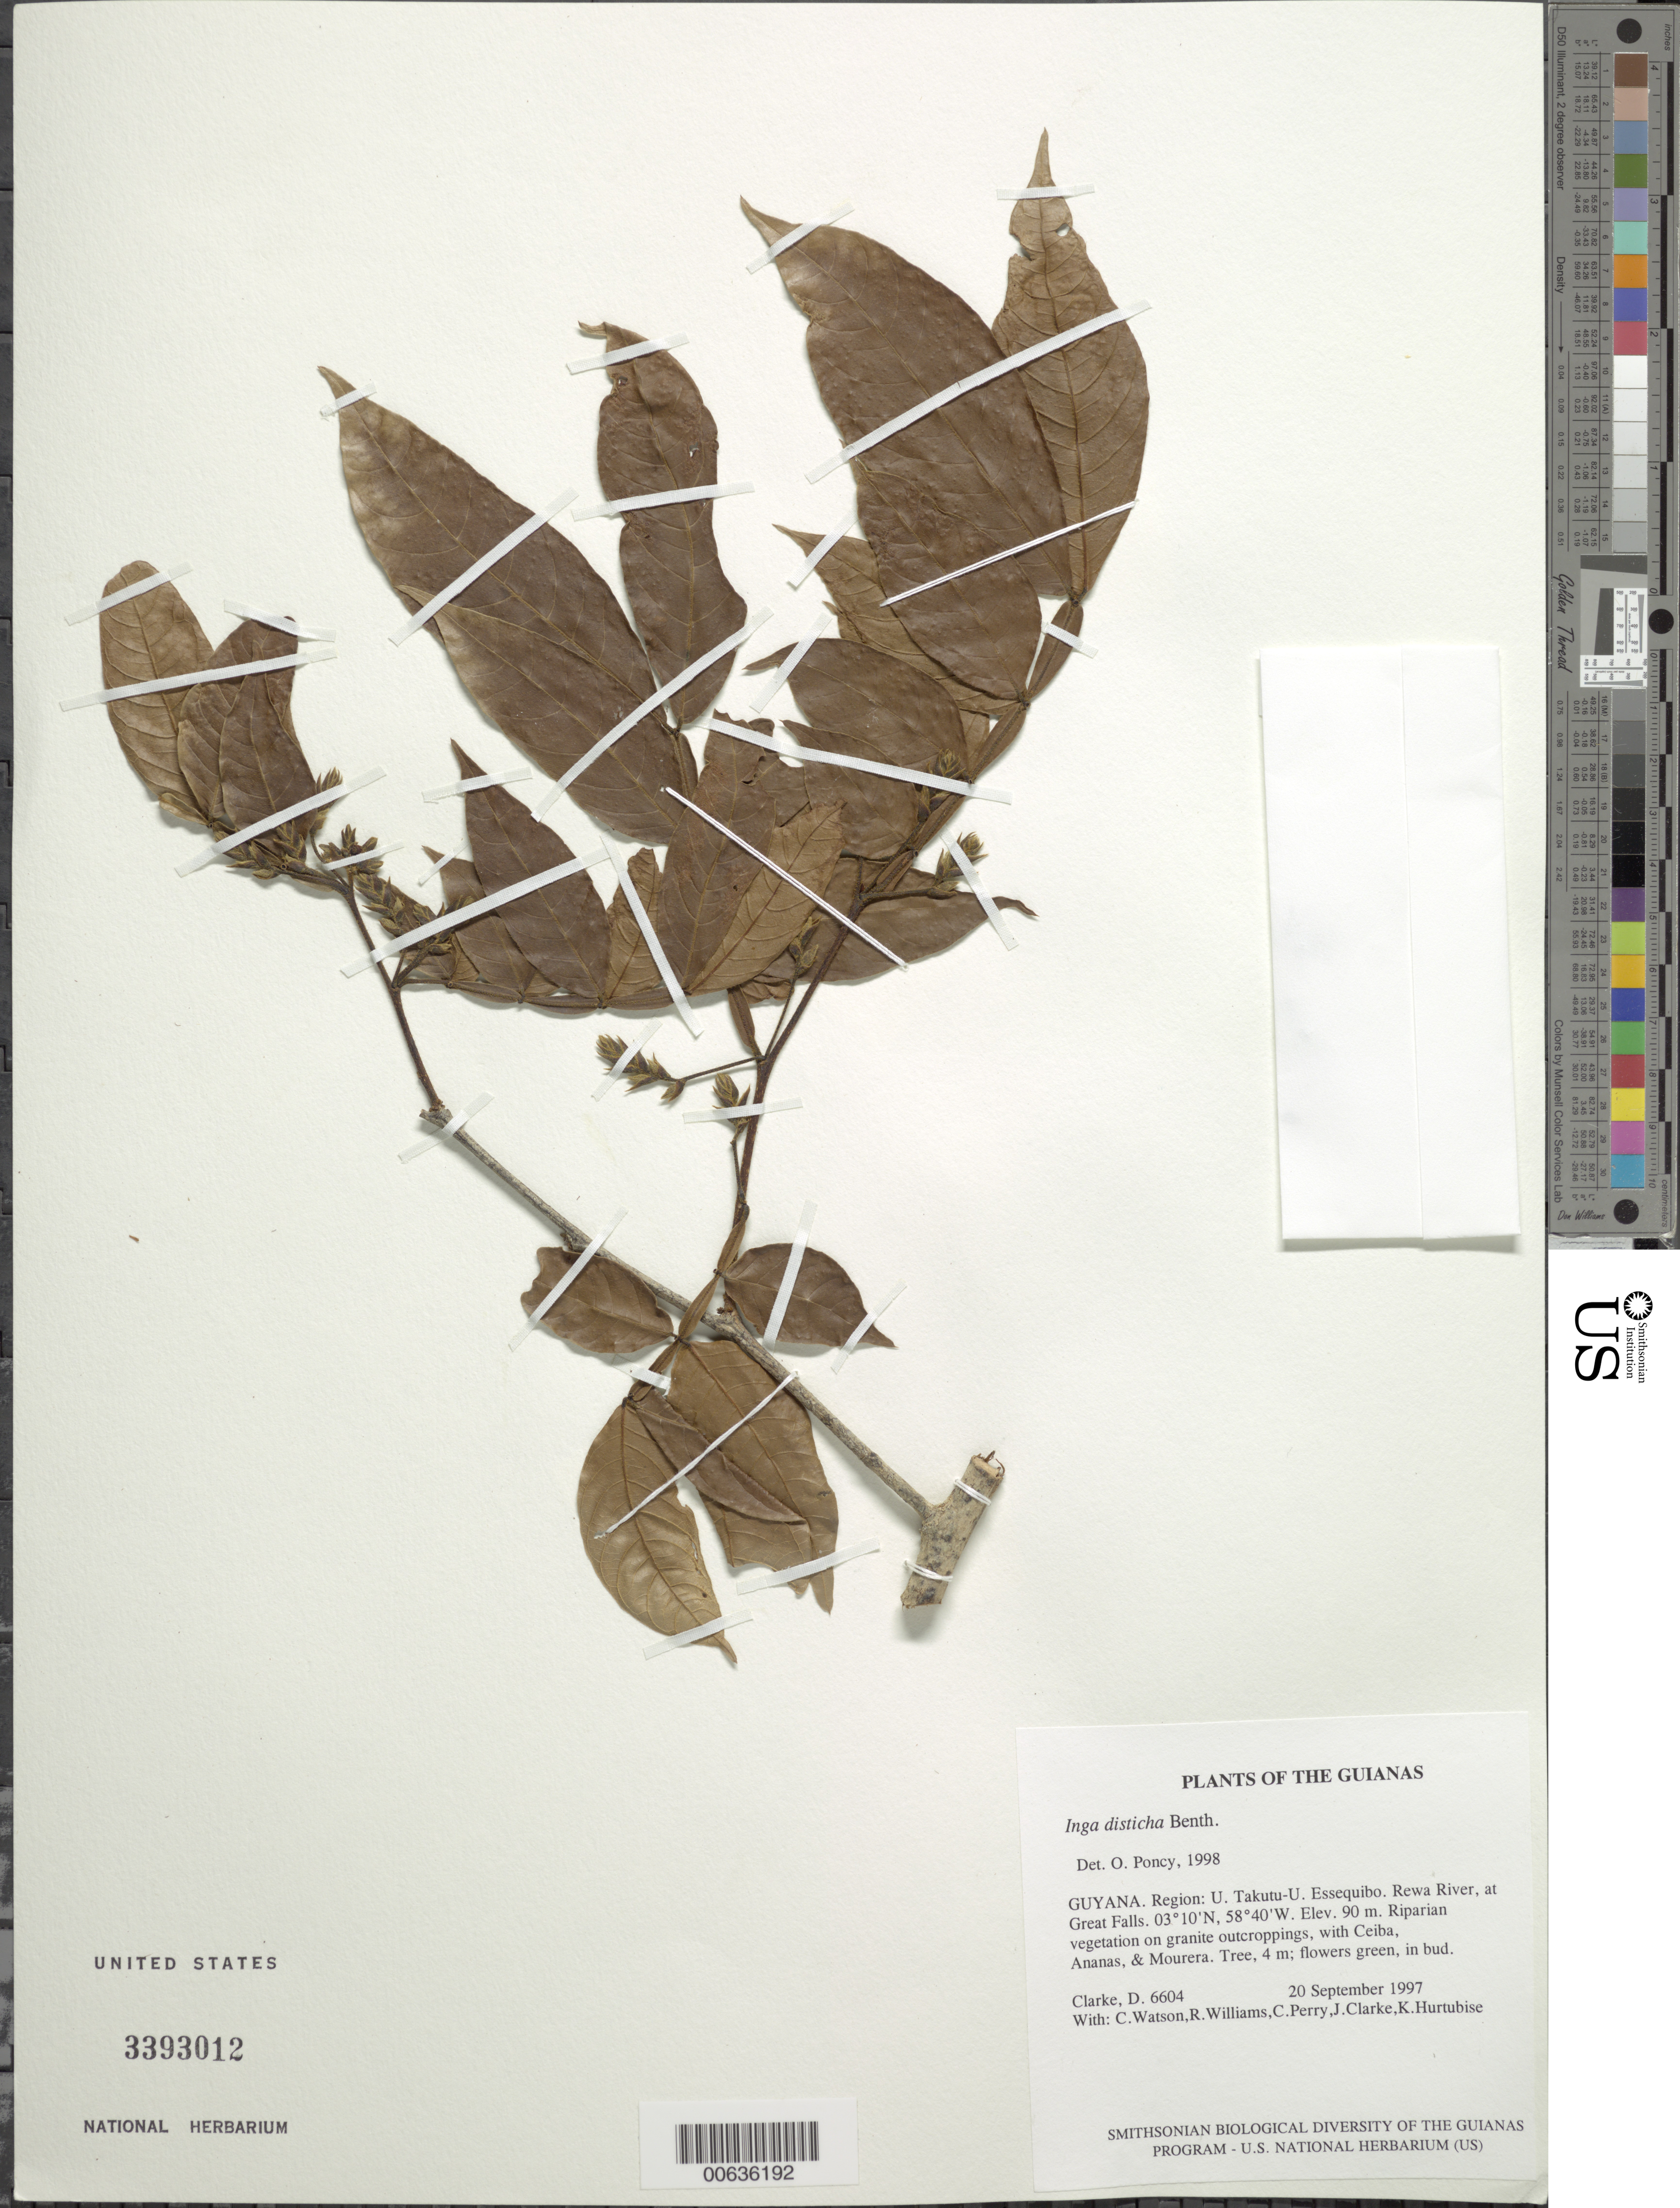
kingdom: Plantae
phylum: Tracheophyta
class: Magnoliopsida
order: Fabales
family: Fabaceae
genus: Inga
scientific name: Inga disticha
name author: Benth.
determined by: Poncy, O.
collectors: H. D. Clarke, C. Watson, R. Williams, C. Perry, J. Clarke & K. Hurtubise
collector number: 6604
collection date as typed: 20 September 1997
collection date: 1997-09-20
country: Guyana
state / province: U. Takutu-U. Essequibo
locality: Rewa River, at Great Falls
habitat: Riparian vegetation on granite outcroppings, with Ceiba, Ananas, & Mourera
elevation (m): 90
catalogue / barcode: US 3393012